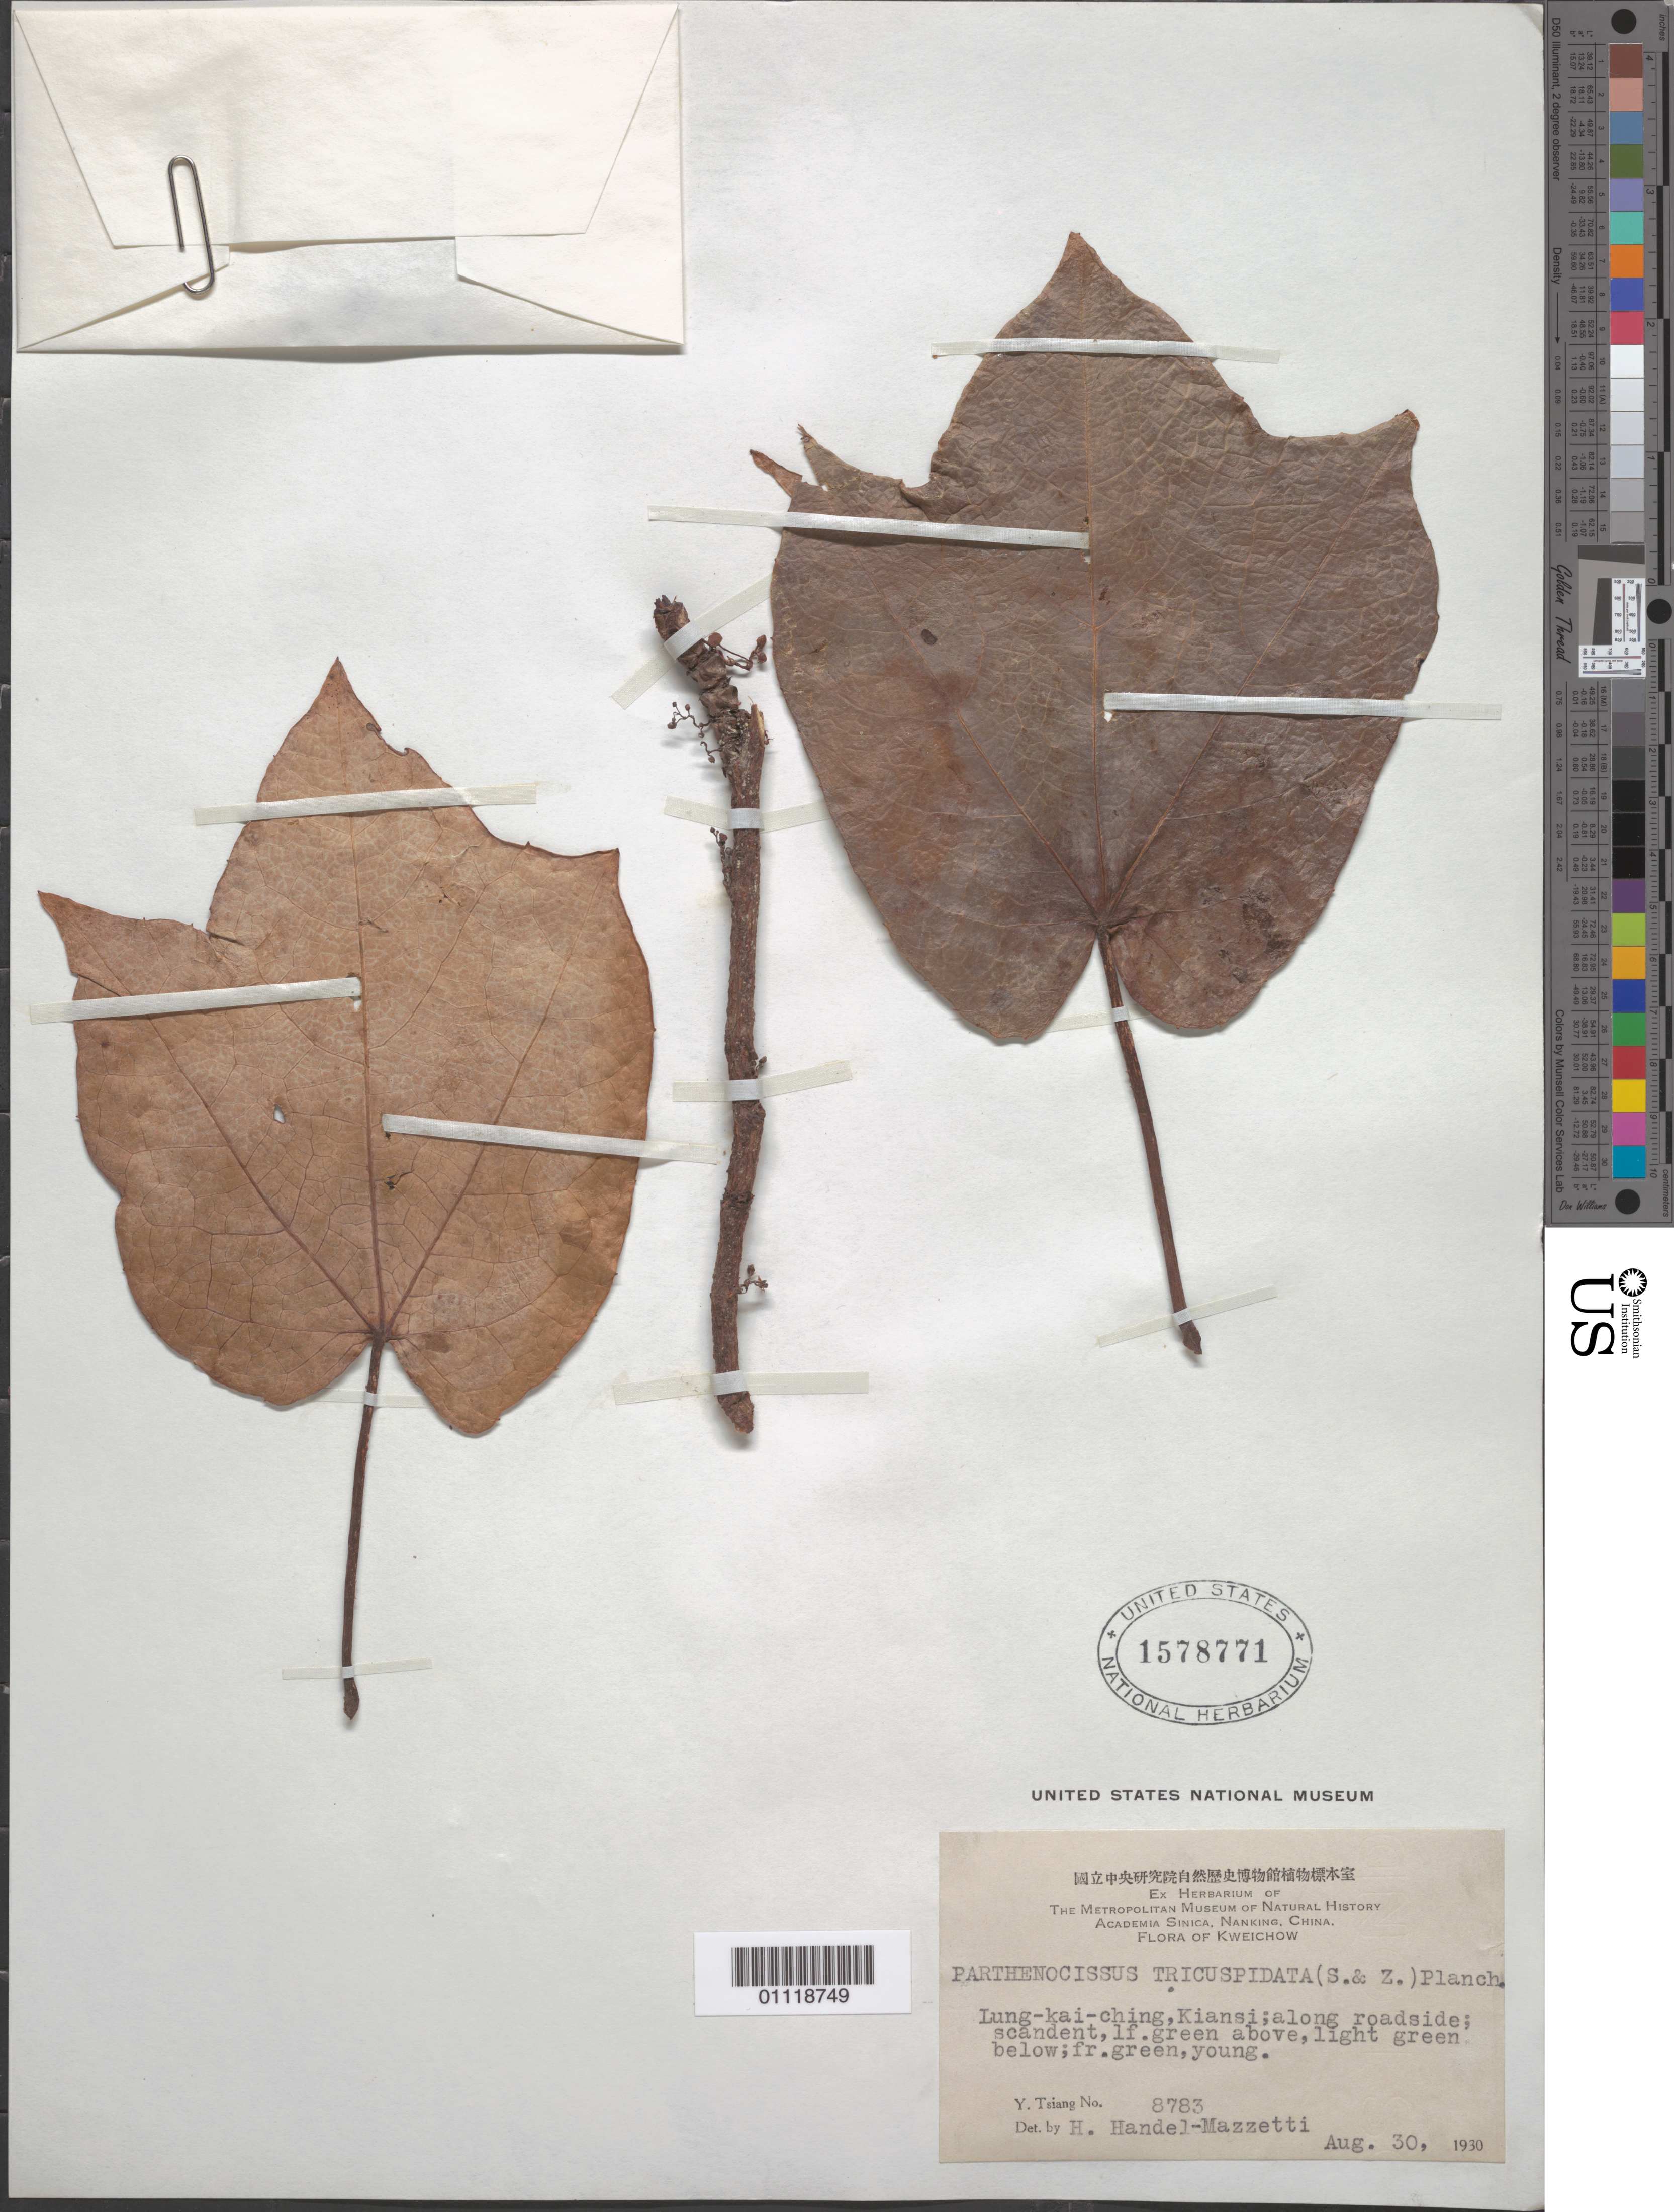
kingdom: Plantae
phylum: Tracheophyta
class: Magnoliopsida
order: Vitales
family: Vitaceae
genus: Parthenocissus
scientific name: Parthenocissus tricuspidata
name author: (Siebold & Zucc.) Planch.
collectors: Y. Tsiang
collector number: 8783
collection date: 1930-08-30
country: China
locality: Lung-kai-ching, Kiansi.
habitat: Along roadside, scandent.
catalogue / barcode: US 1578771